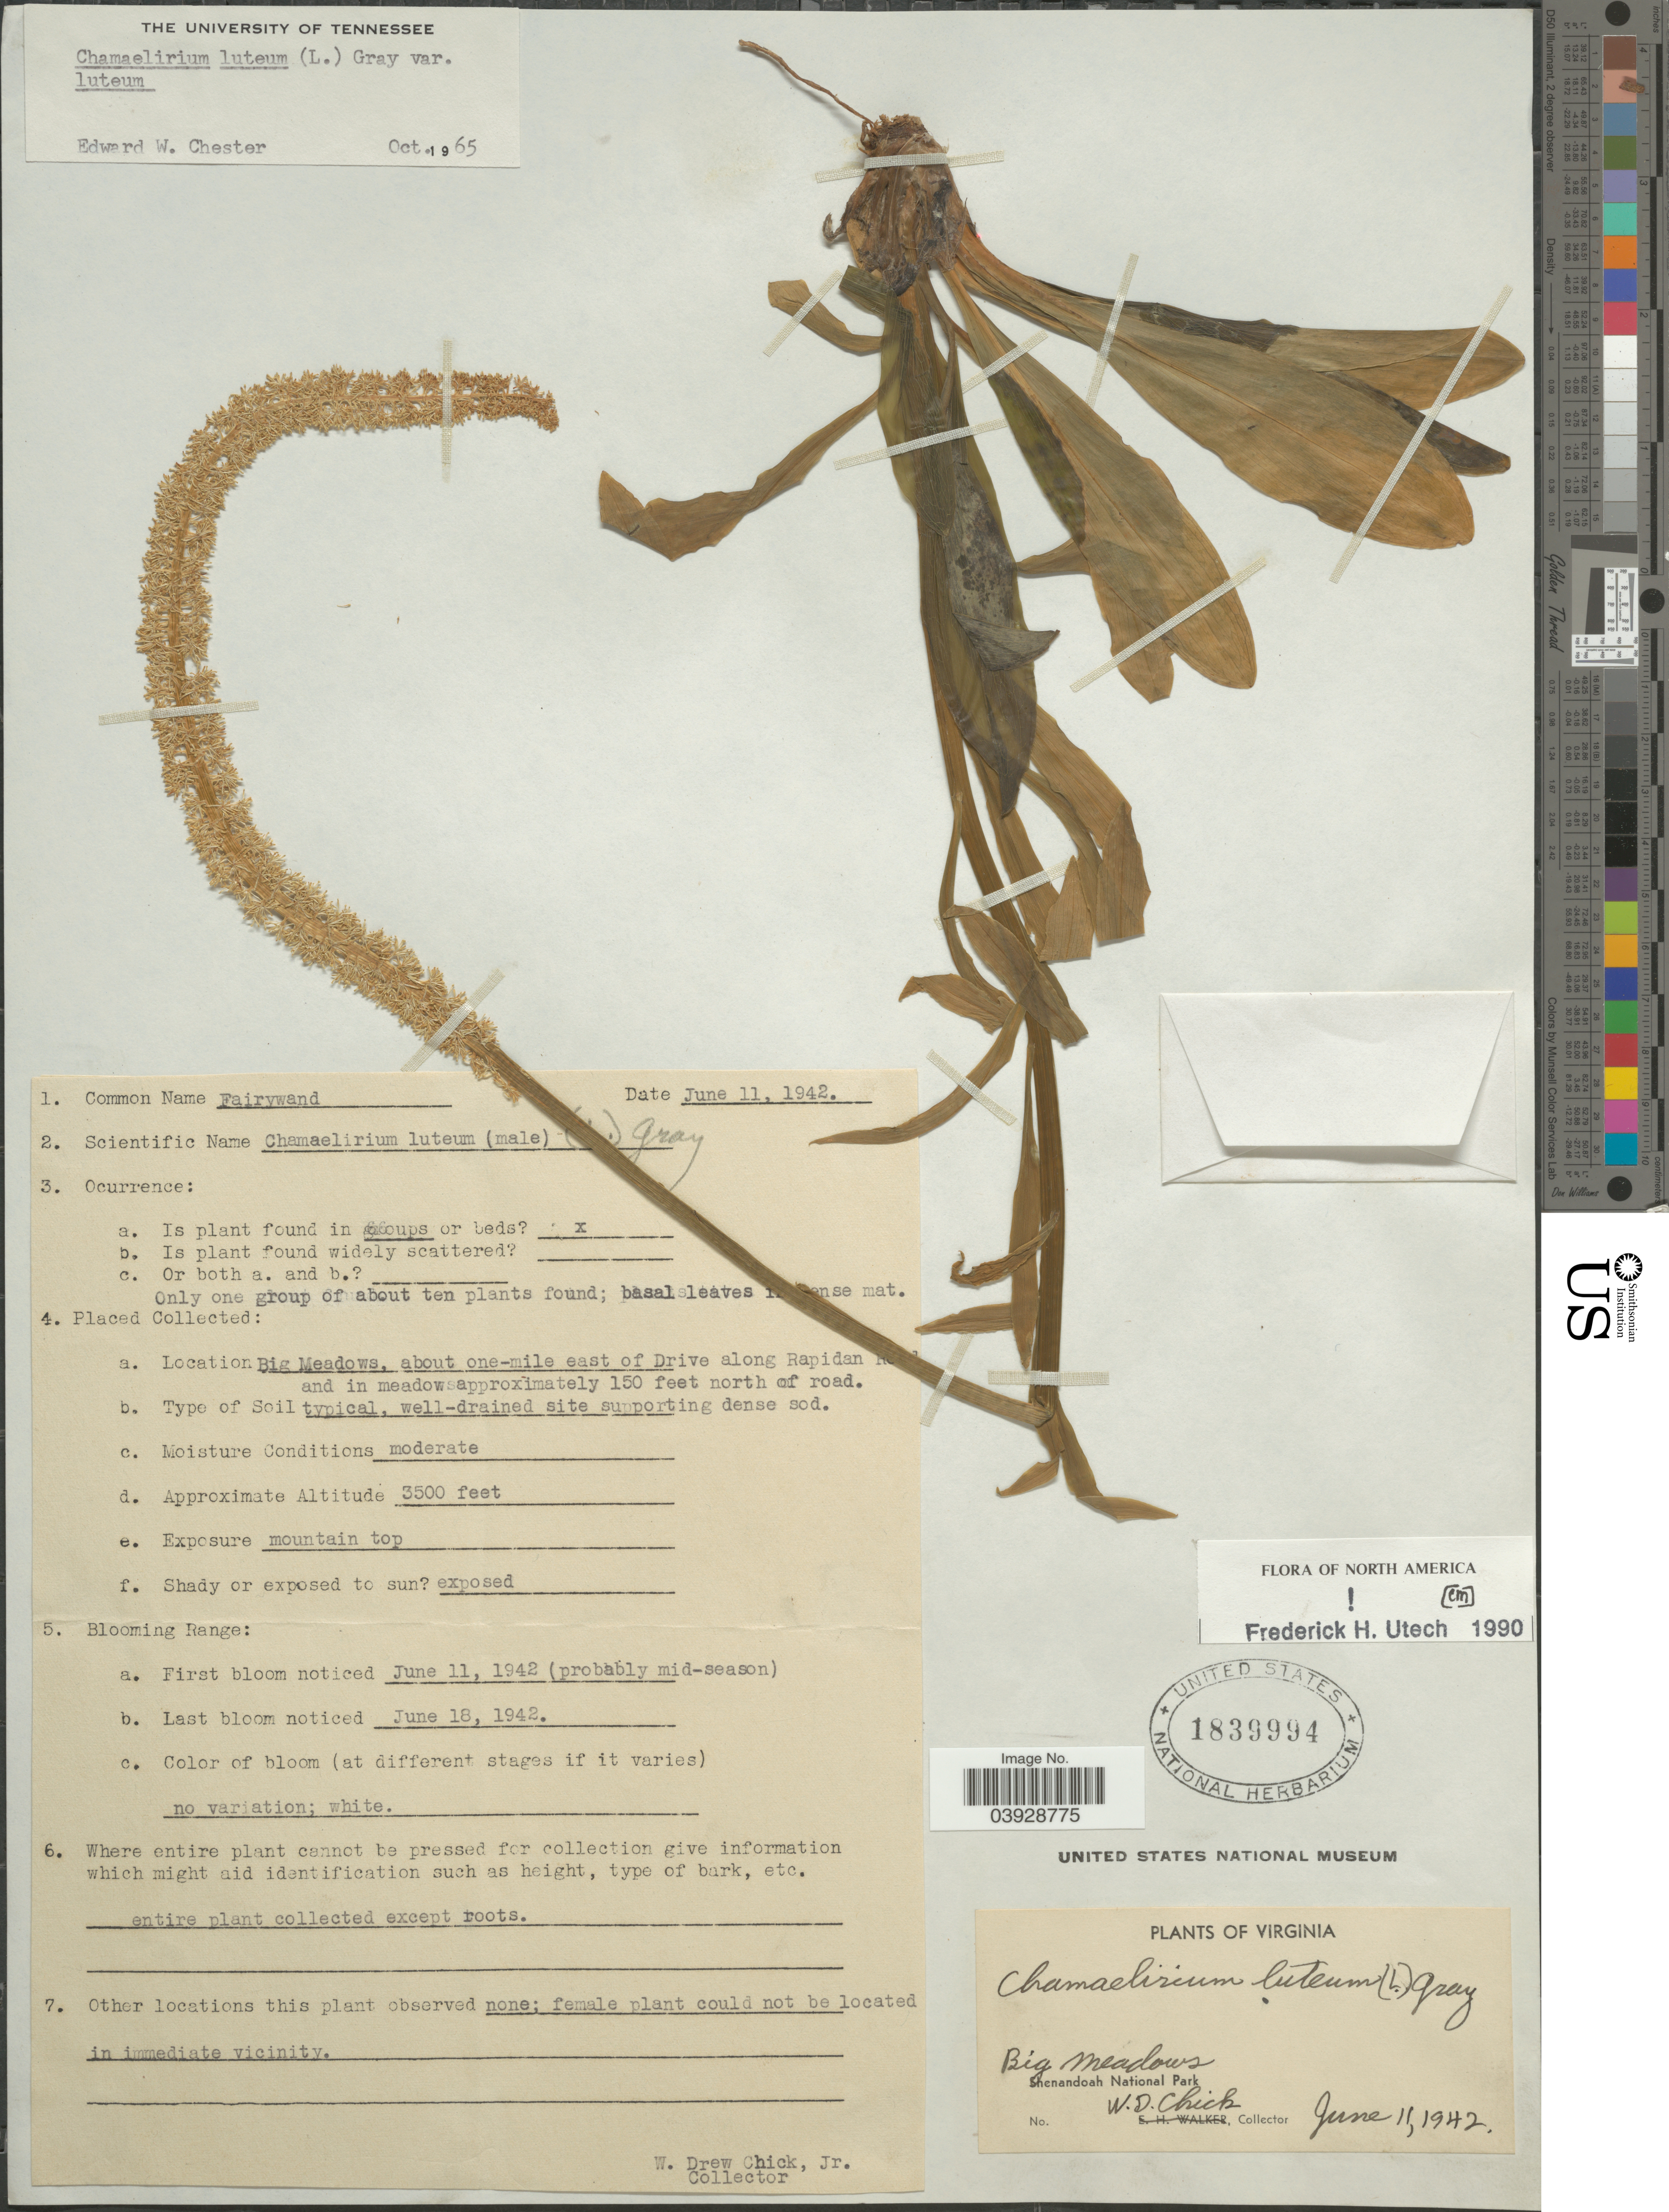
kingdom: Plantae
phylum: Tracheophyta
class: Liliopsida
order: Liliales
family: Melanthiaceae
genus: Chamaelirium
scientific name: Chamaelirium luteum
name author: (L.) A. Gray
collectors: W. Chick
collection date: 1942-06-11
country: United States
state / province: Virginia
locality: Shenandoah National Park.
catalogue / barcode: US 1839994